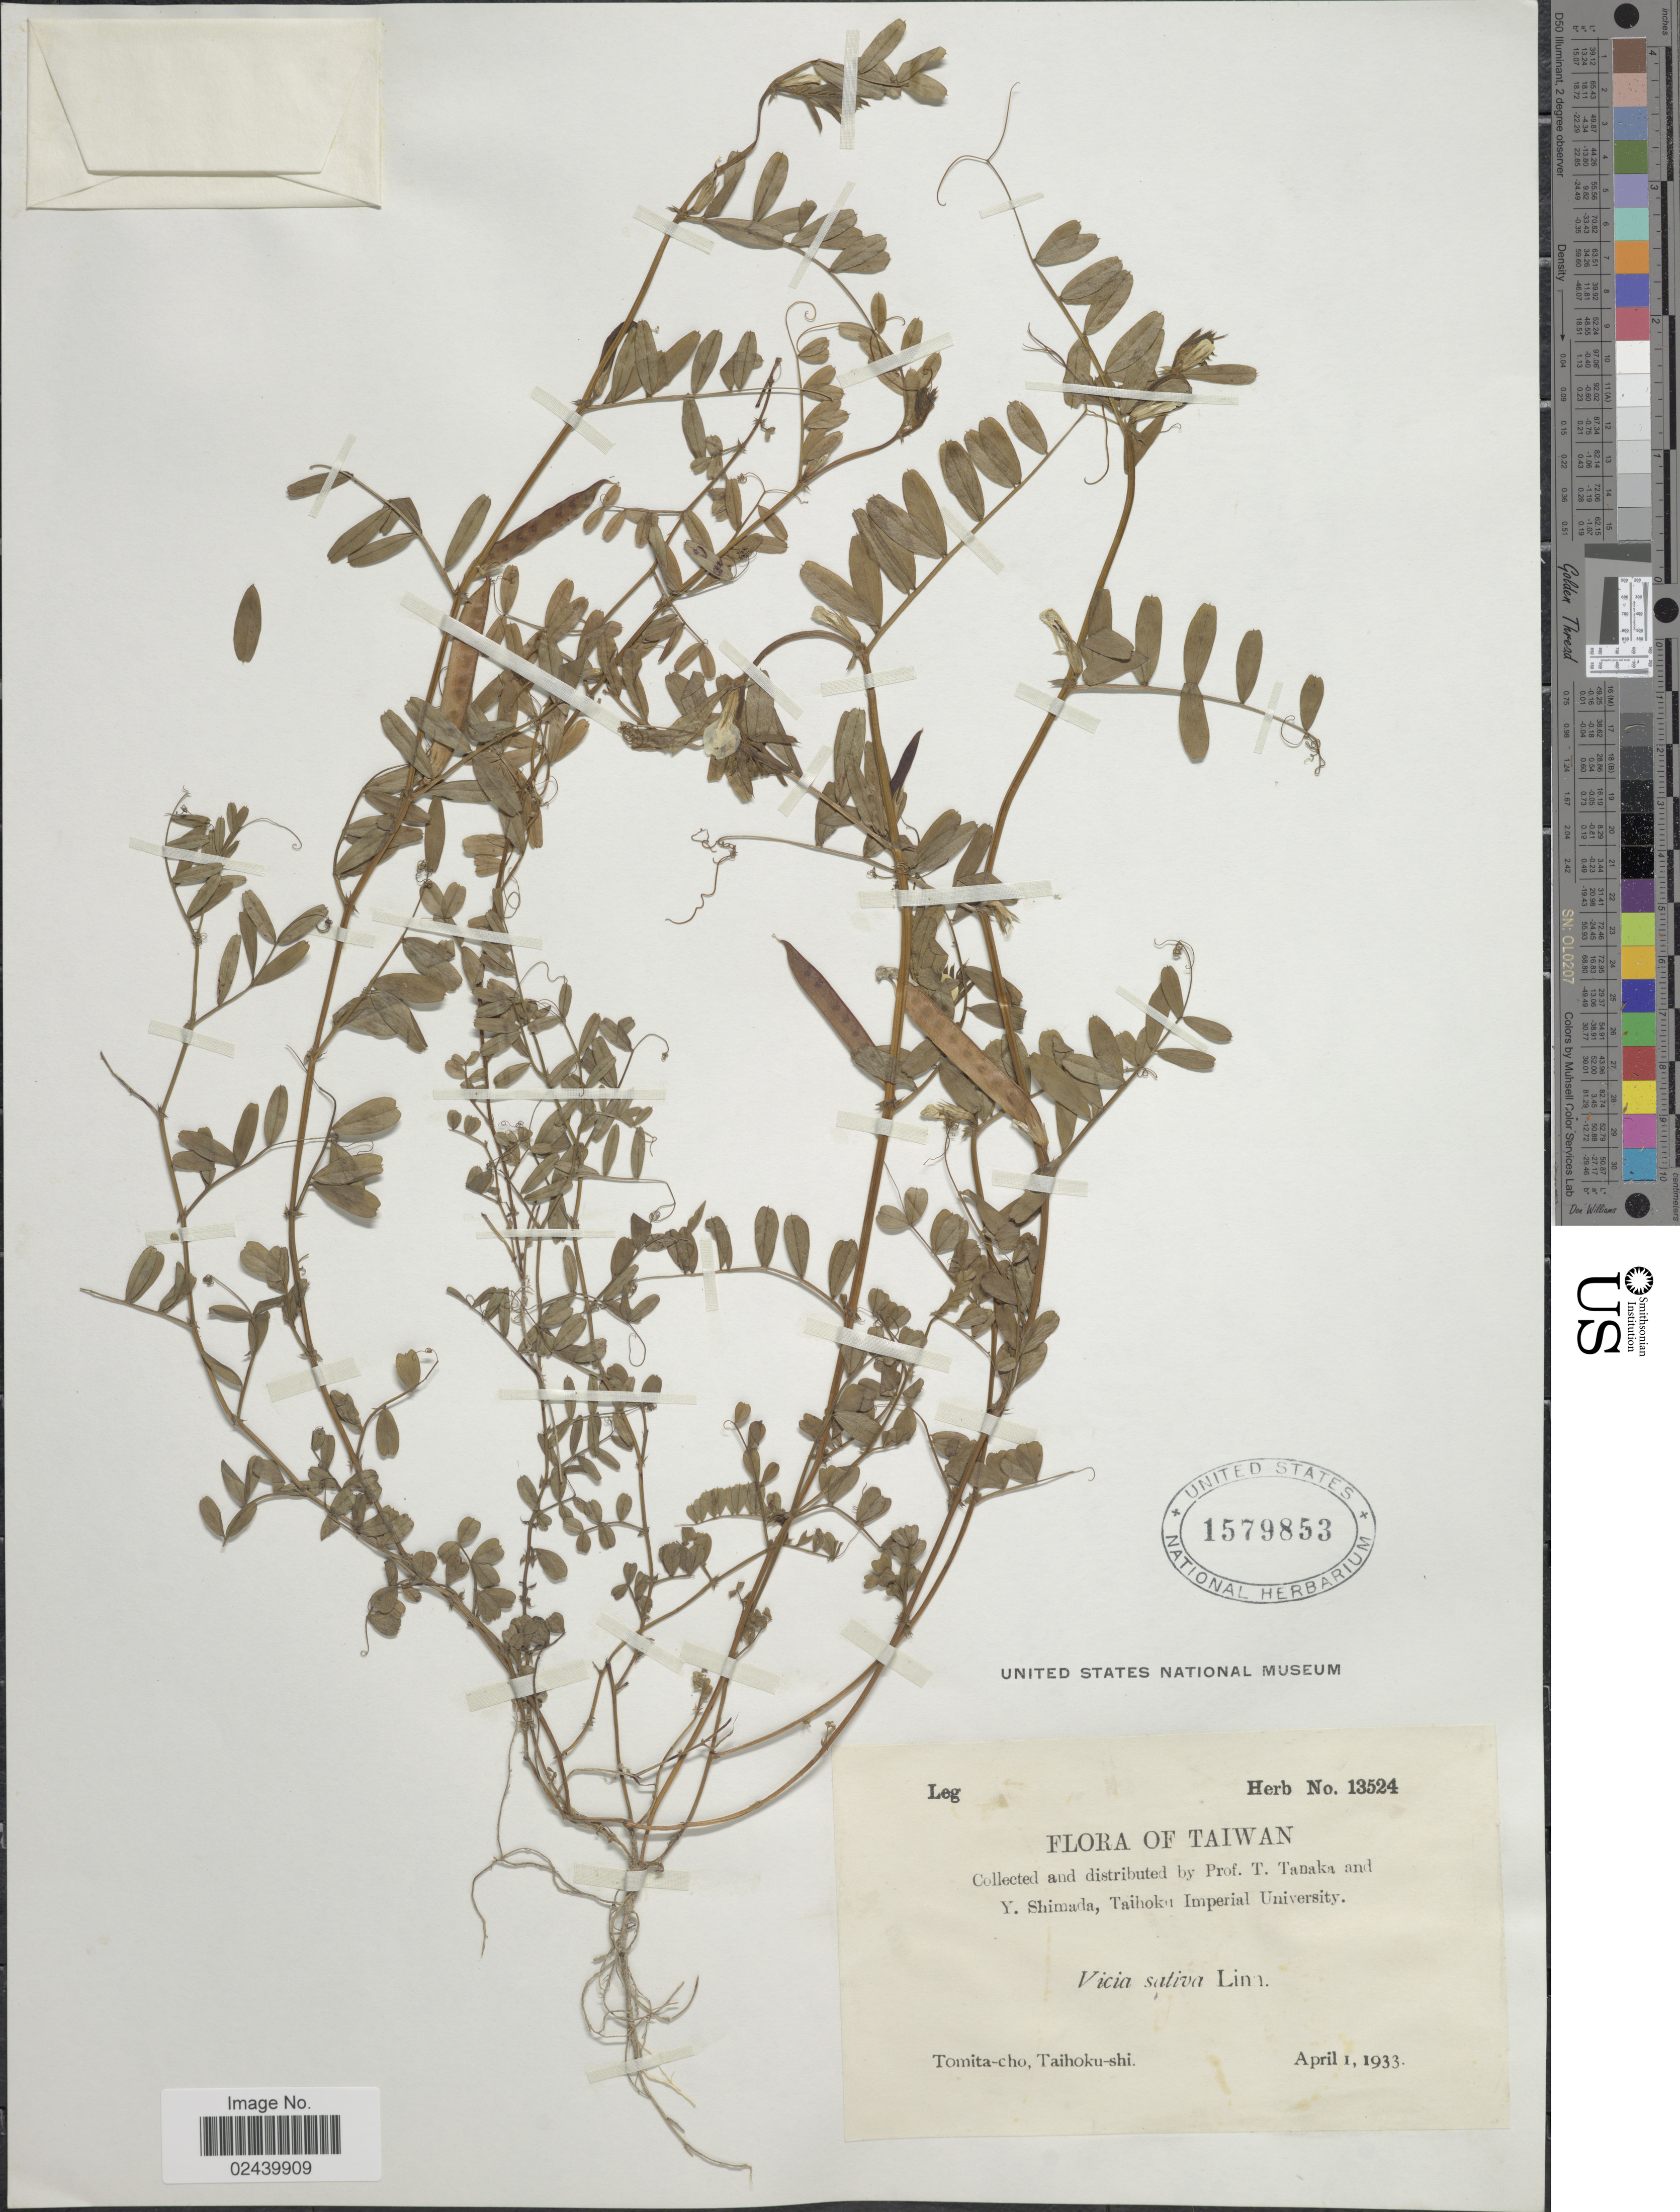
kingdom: Plantae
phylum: Tracheophyta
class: Magnoliopsida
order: Fabales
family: Fabaceae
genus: Vicia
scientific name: Vicia sativa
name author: L.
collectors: T. Tanaka & Y. Shimada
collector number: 13524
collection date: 1933-04-01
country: Taiwan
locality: Tomita-cho, Taihoku-shi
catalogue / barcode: US 1579853